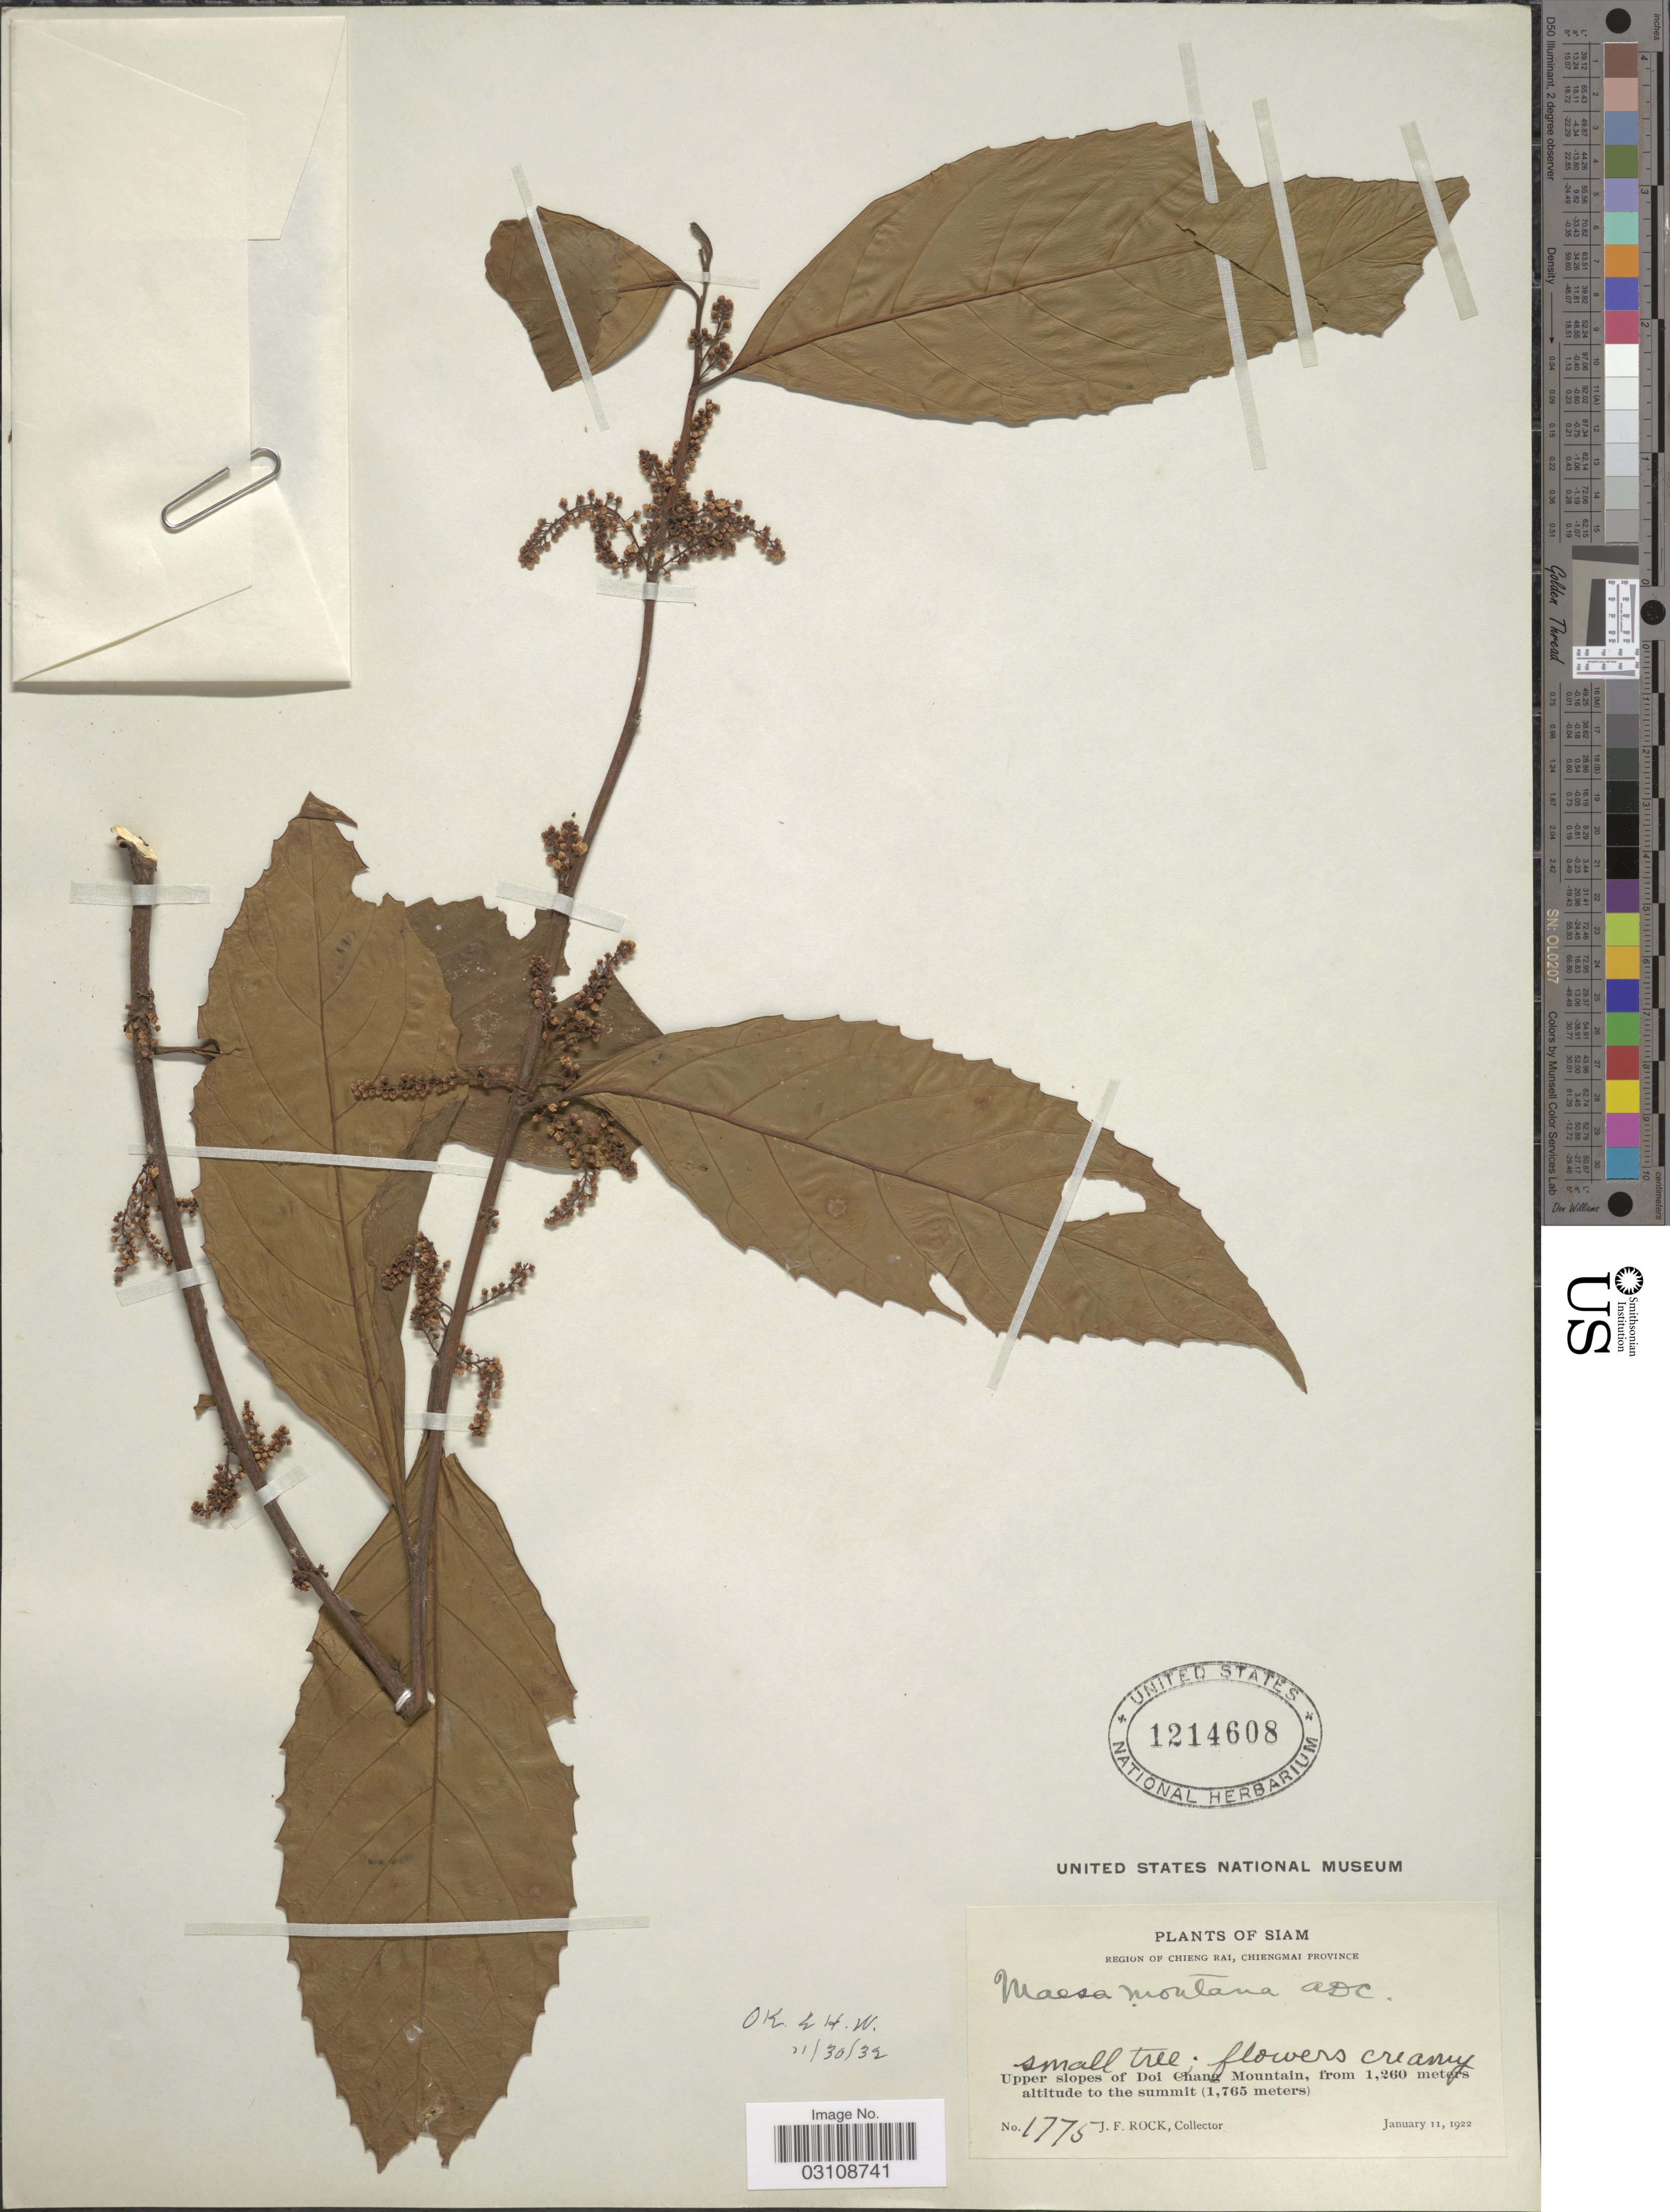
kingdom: Plantae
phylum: Tracheophyta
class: Magnoliopsida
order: Ericales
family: Primulaceae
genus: Maesa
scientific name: Maesa montana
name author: A. DC.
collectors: J. Rock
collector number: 1775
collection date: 1922-01-11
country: Thailand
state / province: Chiang Mai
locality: Siam, Region of Chieng Rai, Chiengmai Province, Upper slopes of Doi Chang Mountain.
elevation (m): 1260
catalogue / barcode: US 1214608